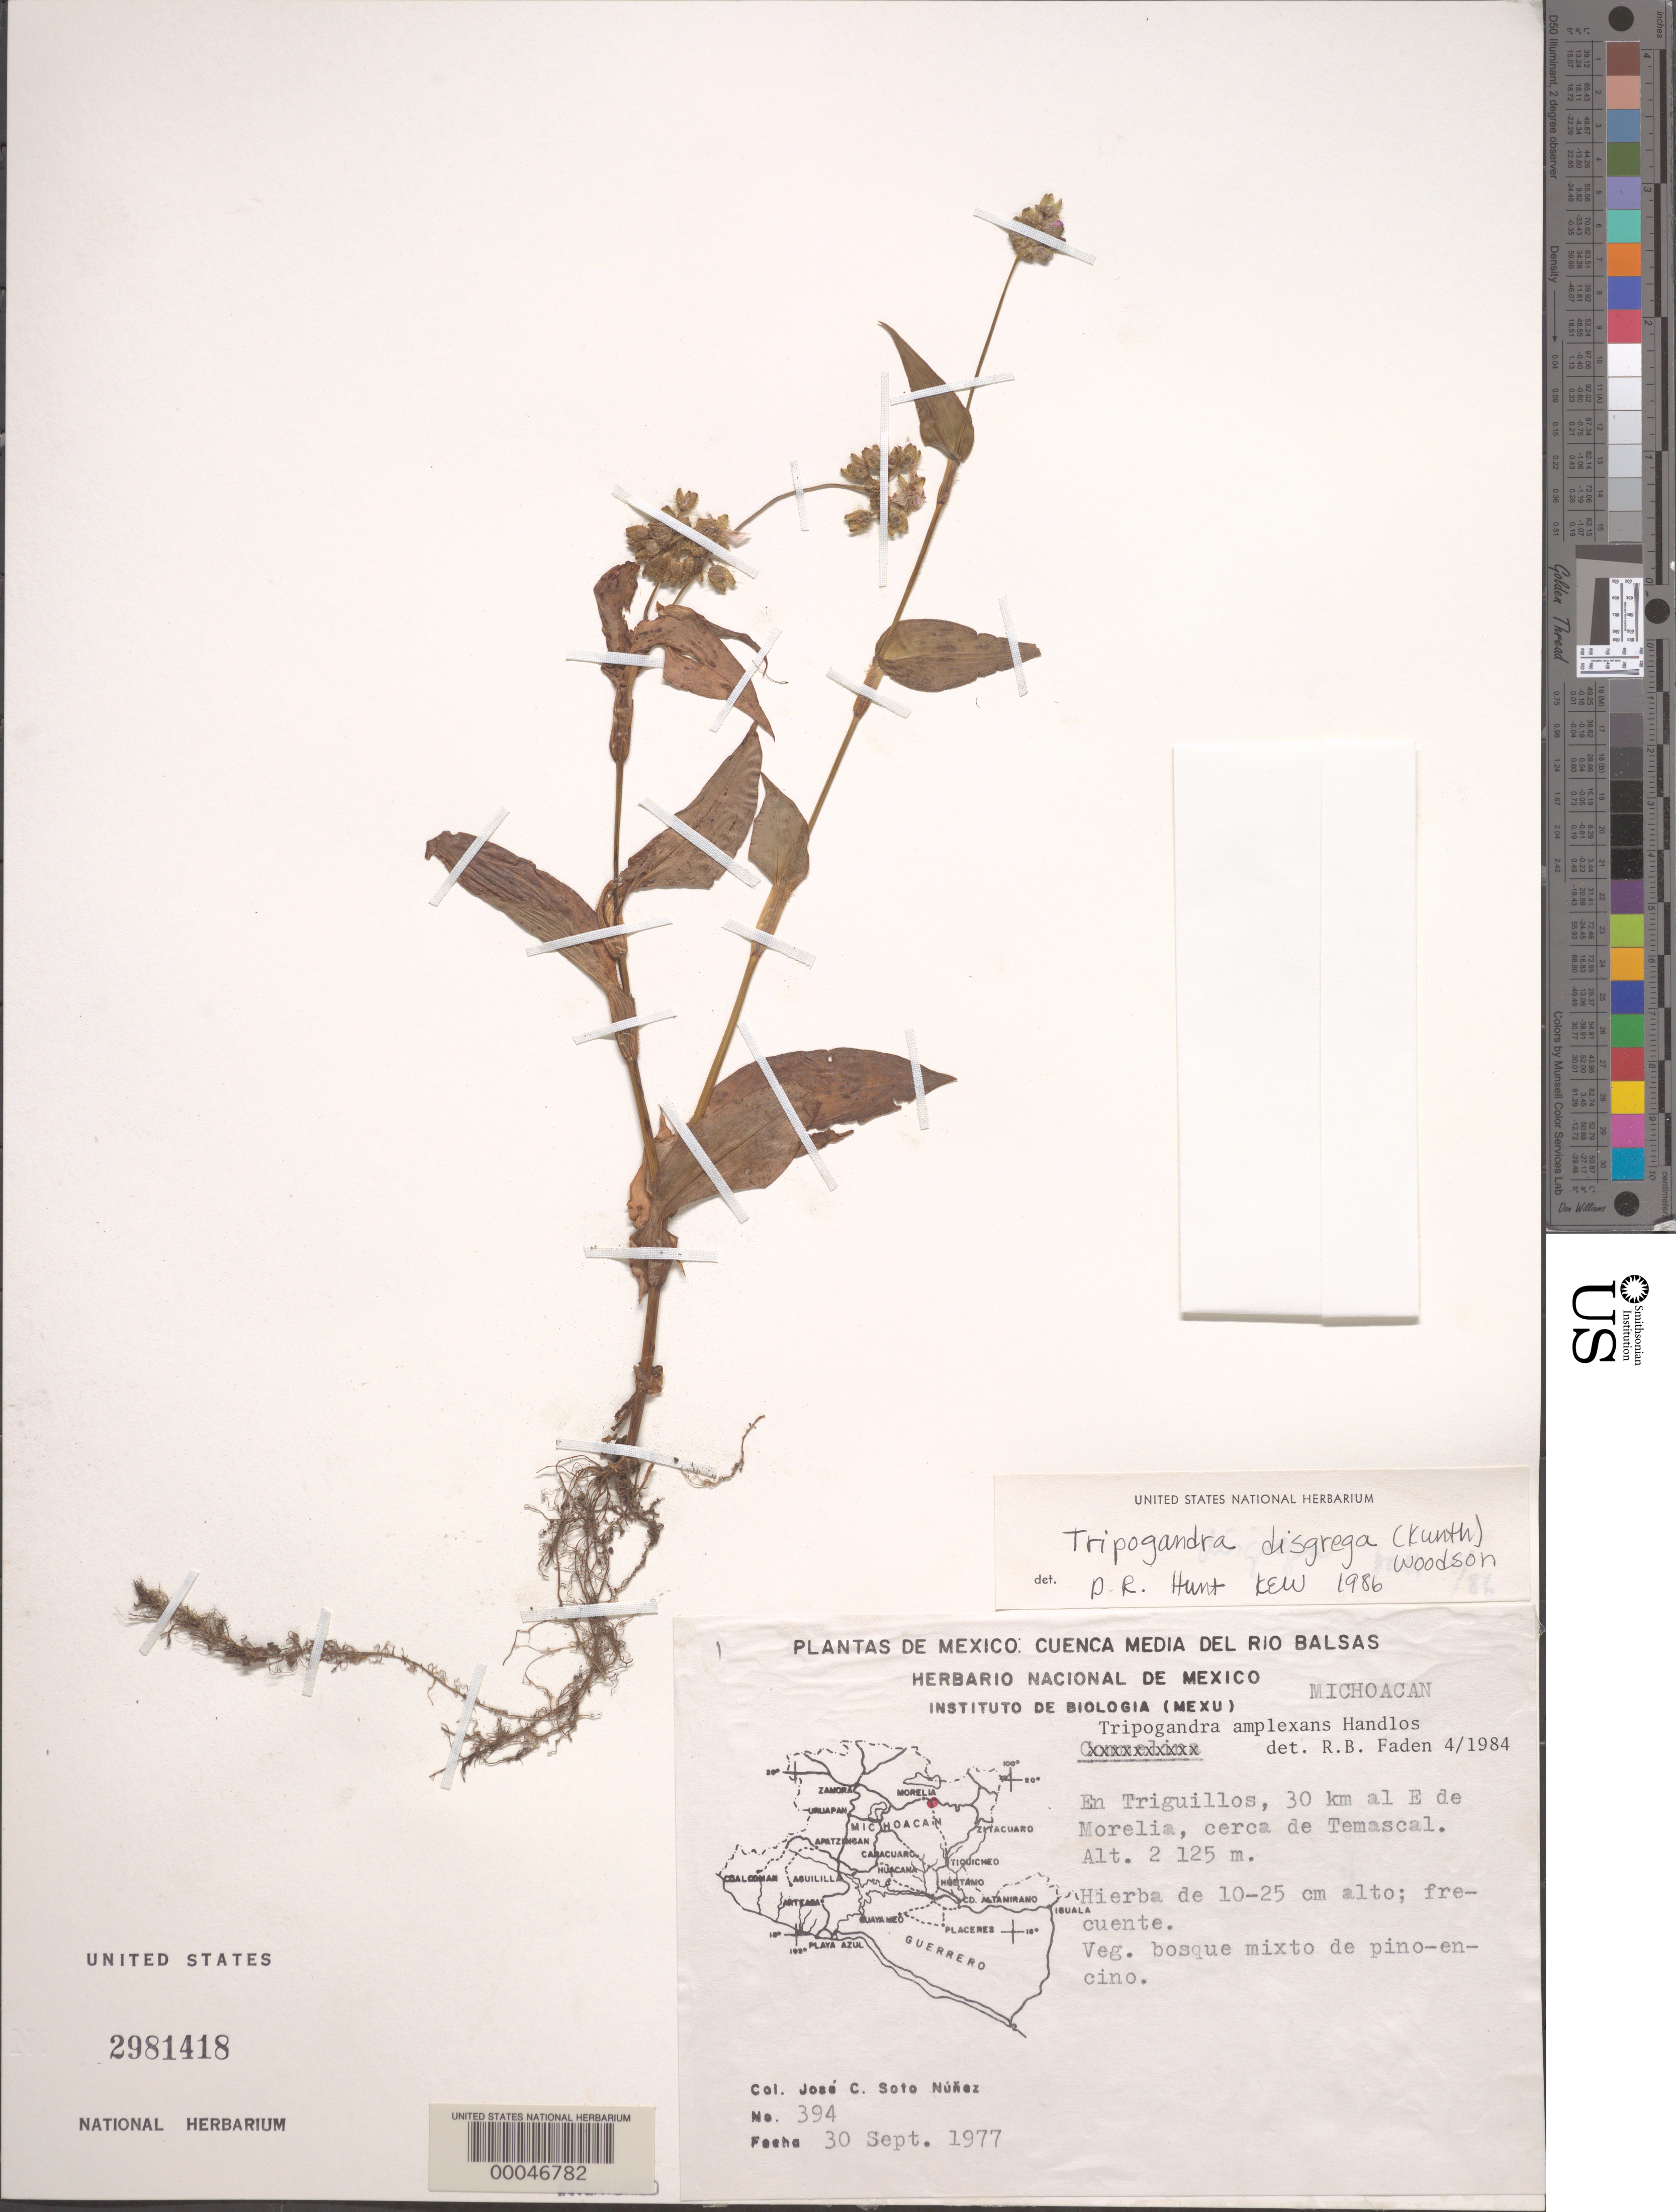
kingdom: Plantae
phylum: Tracheophyta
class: Liliopsida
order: Commelinales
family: Commelinaceae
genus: Tripogandra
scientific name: Tripogandra disgrega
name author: (Kunth) Woodson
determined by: Hunt, D. R.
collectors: J. C. Soto Núñez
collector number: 394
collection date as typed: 30 Sep 1977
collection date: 1977-09-30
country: Mexico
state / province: Michoacán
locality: Triguillos, E of Morelia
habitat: Mixed forest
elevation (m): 2125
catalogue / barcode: US 2981418